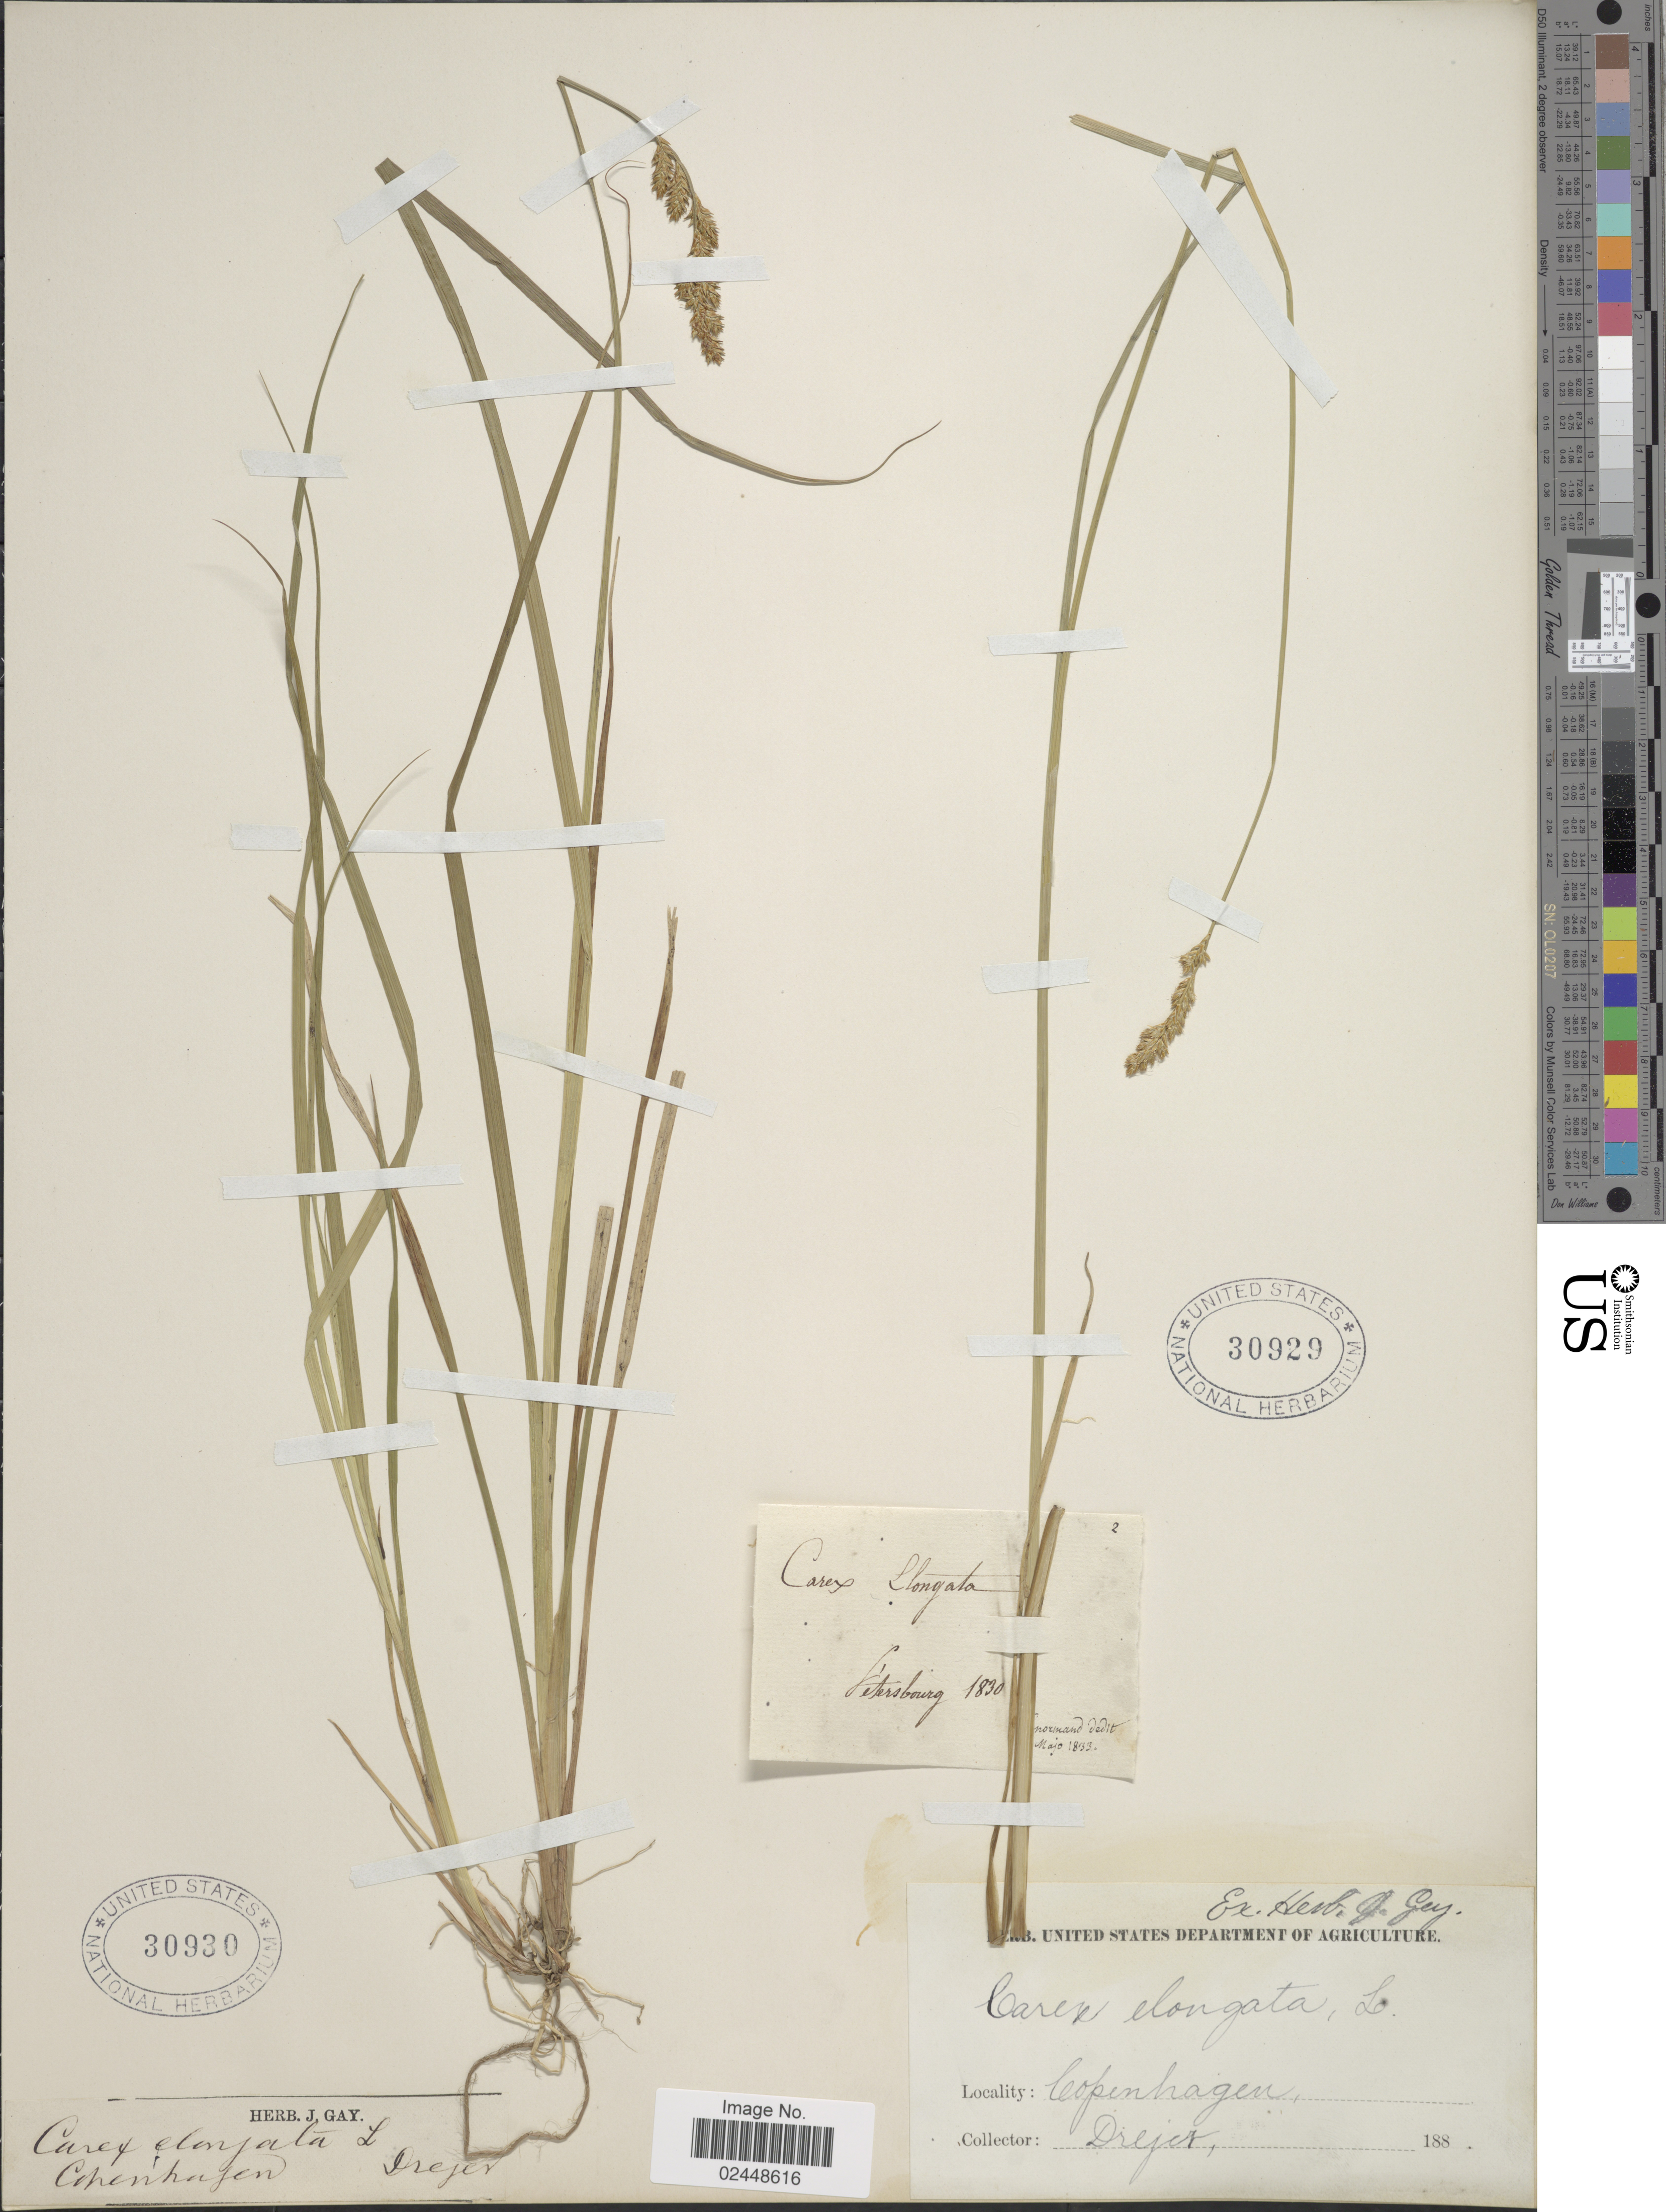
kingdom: Plantae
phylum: Tracheophyta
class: Liliopsida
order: Poales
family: Cyperaceae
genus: Carex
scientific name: Carex elongata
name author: L.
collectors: Drejer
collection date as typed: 188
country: Denmark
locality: Copenhagen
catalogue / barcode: US 30930